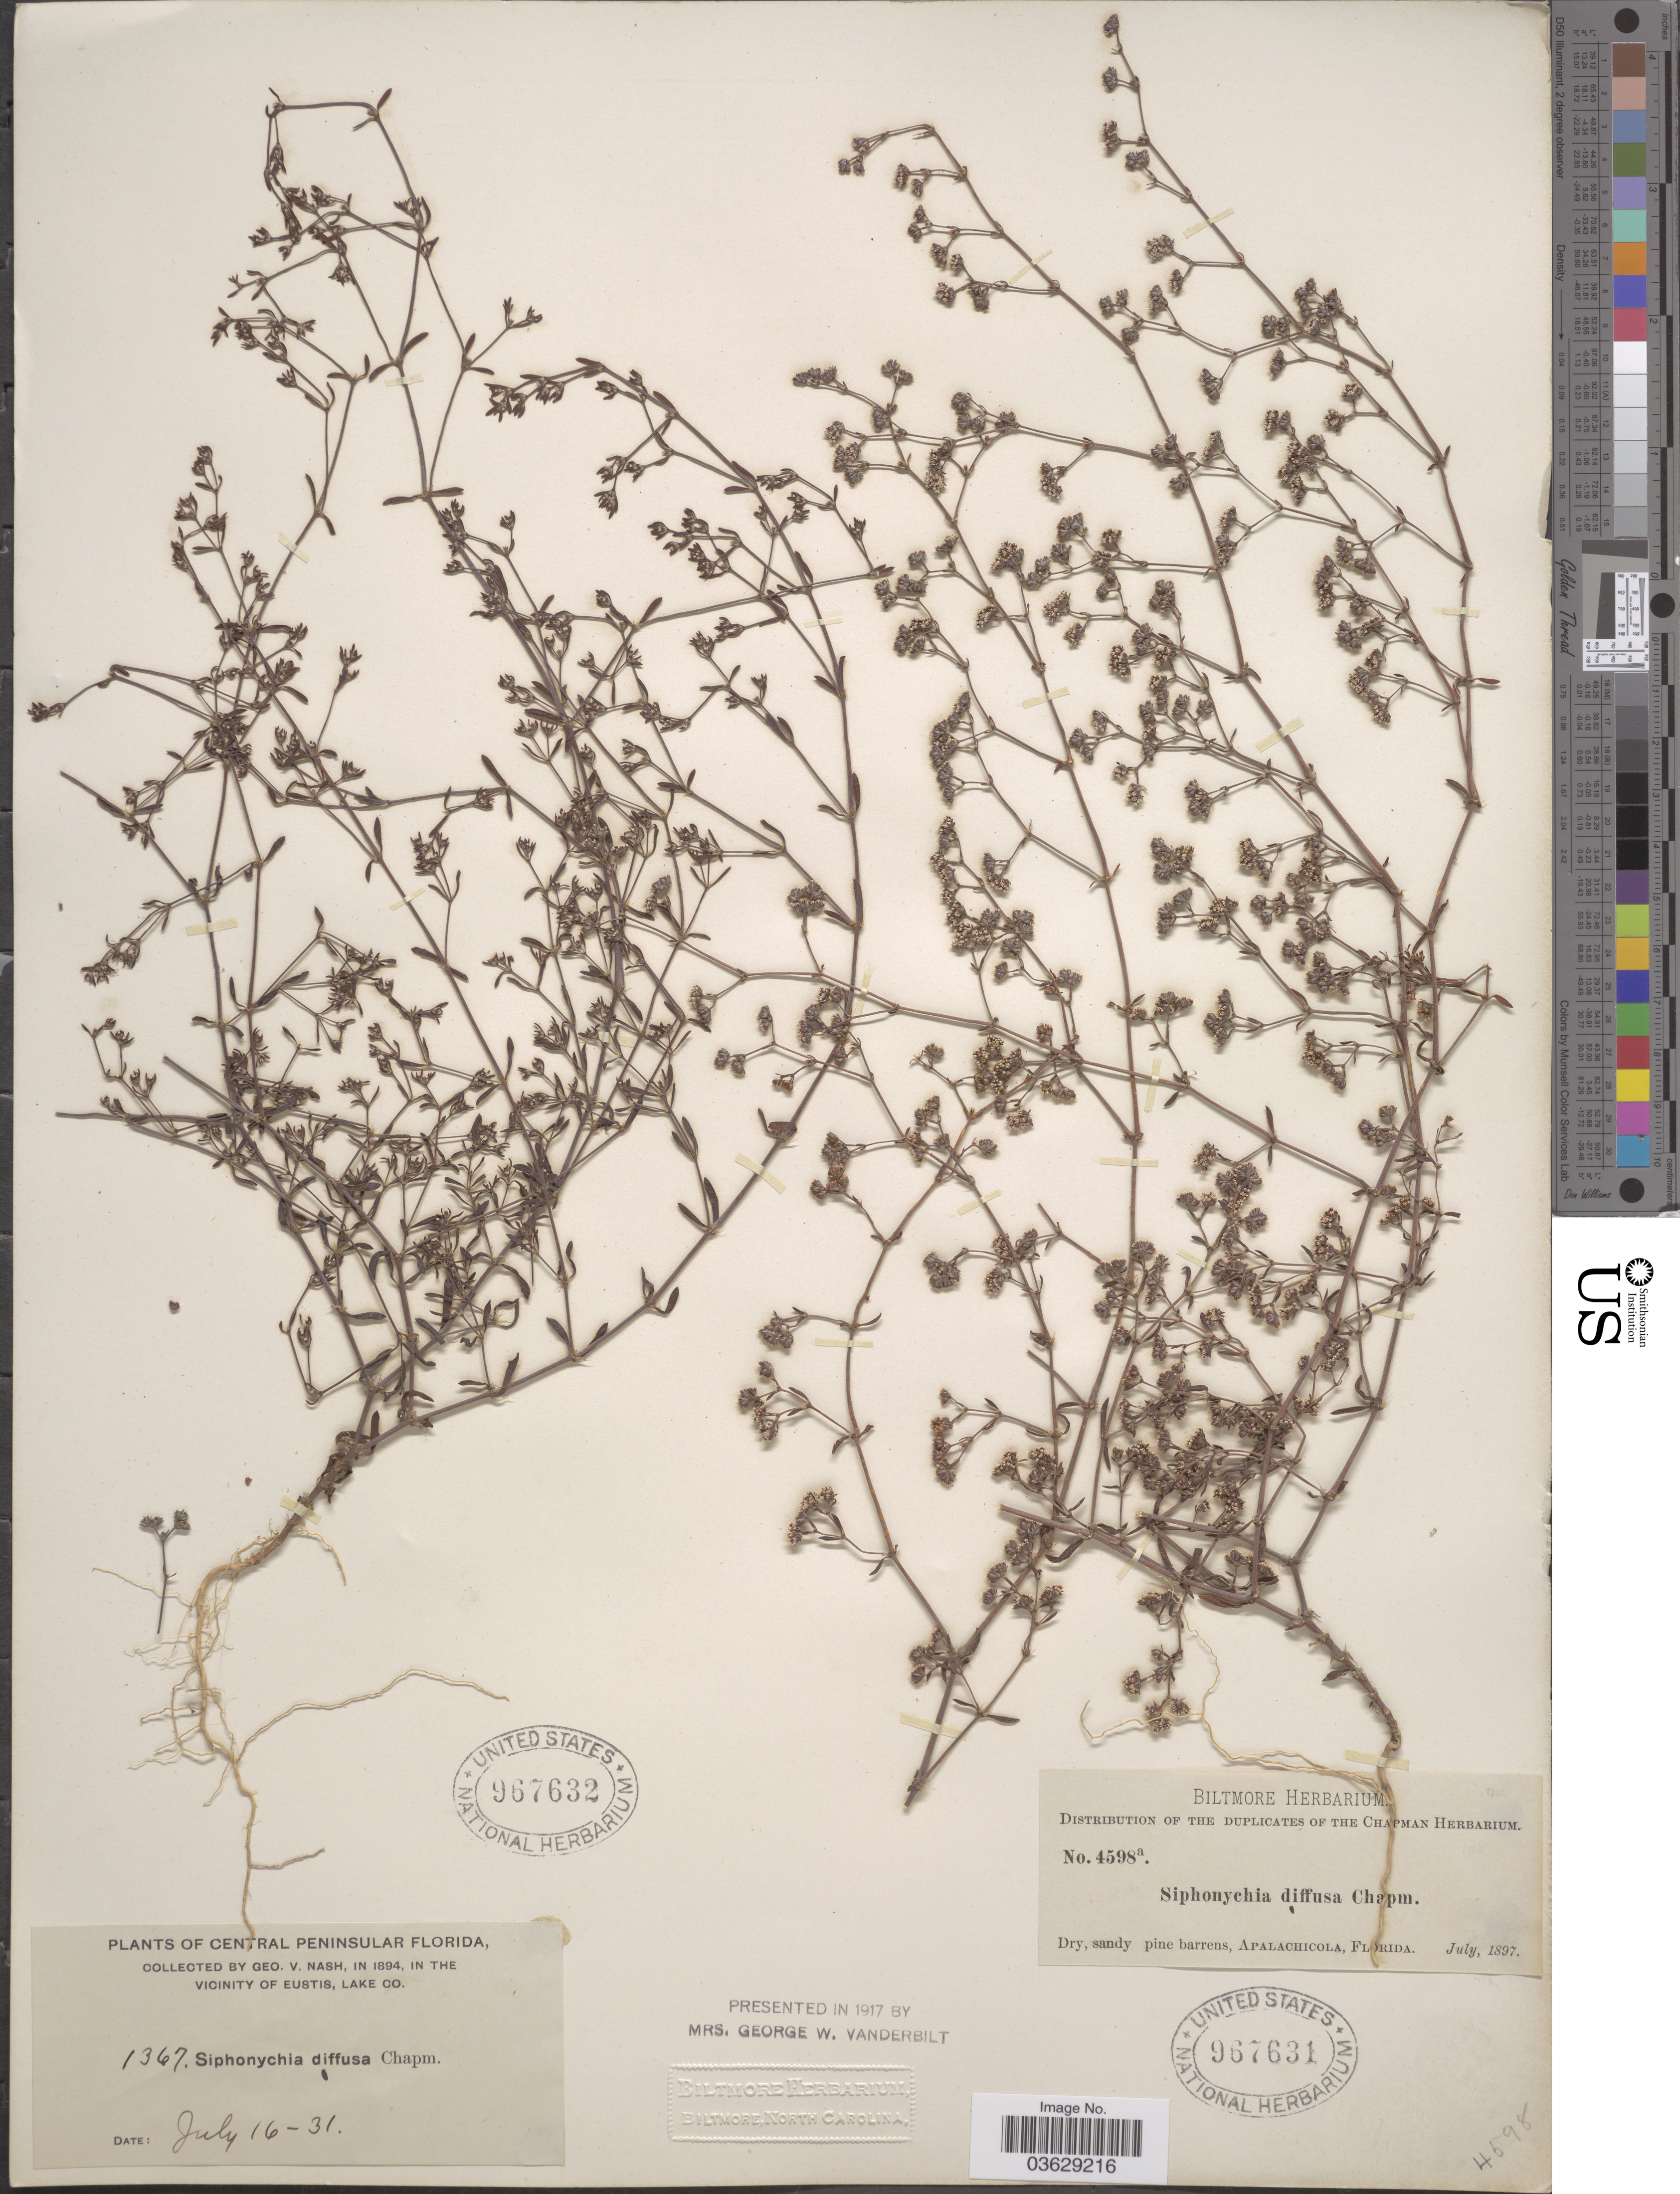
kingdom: Plantae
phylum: Tracheophyta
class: Magnoliopsida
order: Caryophyllales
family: Caryophyllaceae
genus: Paronychia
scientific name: Paronychia patula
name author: Shinners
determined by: Strong, Mark T., (BOT), Smithsonian Institution - National Museum of Natural History (UNITED STATES)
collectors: G. V. Nash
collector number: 1367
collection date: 1894-07-16/1894-07-31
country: United States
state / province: Florida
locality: Central Peninsular. In the Vicinity of Eustis, Lake Co.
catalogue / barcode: US 967632